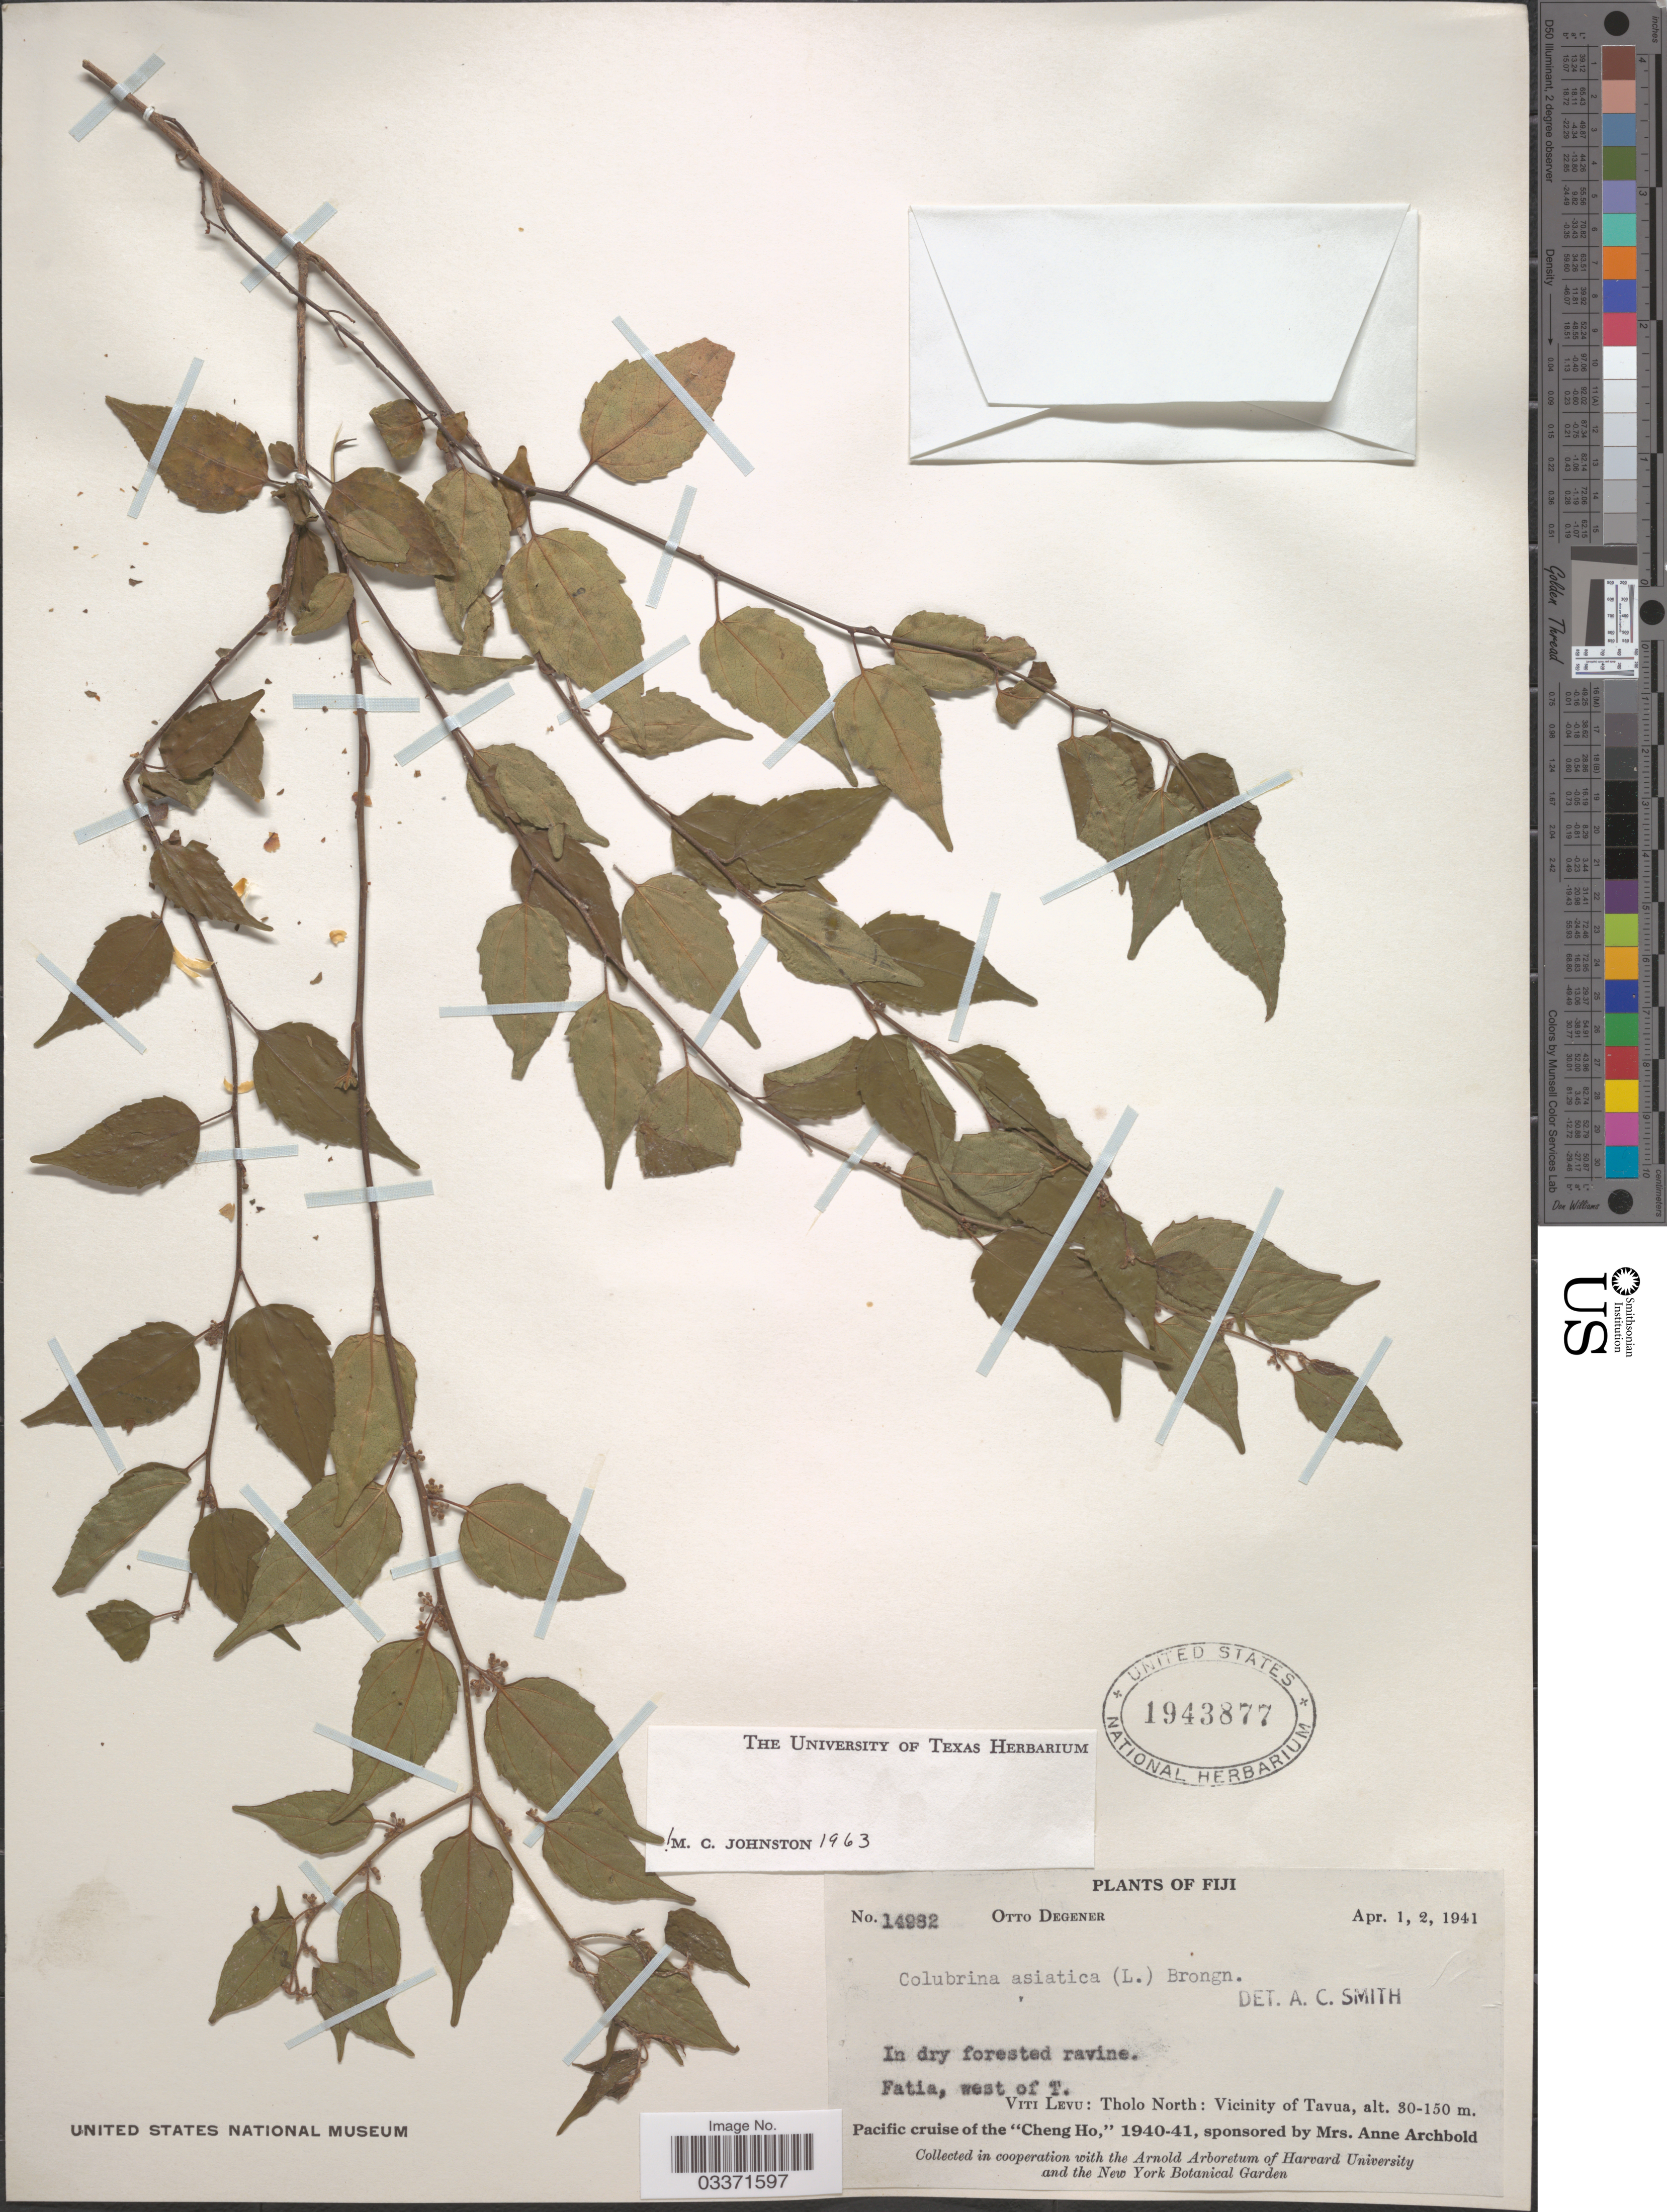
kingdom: Plantae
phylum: Tracheophyta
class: Magnoliopsida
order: Rosales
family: Rhamnaceae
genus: Colubrina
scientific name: Colubrina asiatica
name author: (L.) Brongn.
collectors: O. Degener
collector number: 14982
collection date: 1941-04-01/1941-04-02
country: Fiji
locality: Fatia, west of T., Viti Levu: Tholo North: Vicinity of Tavua.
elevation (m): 30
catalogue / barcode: US 1943877